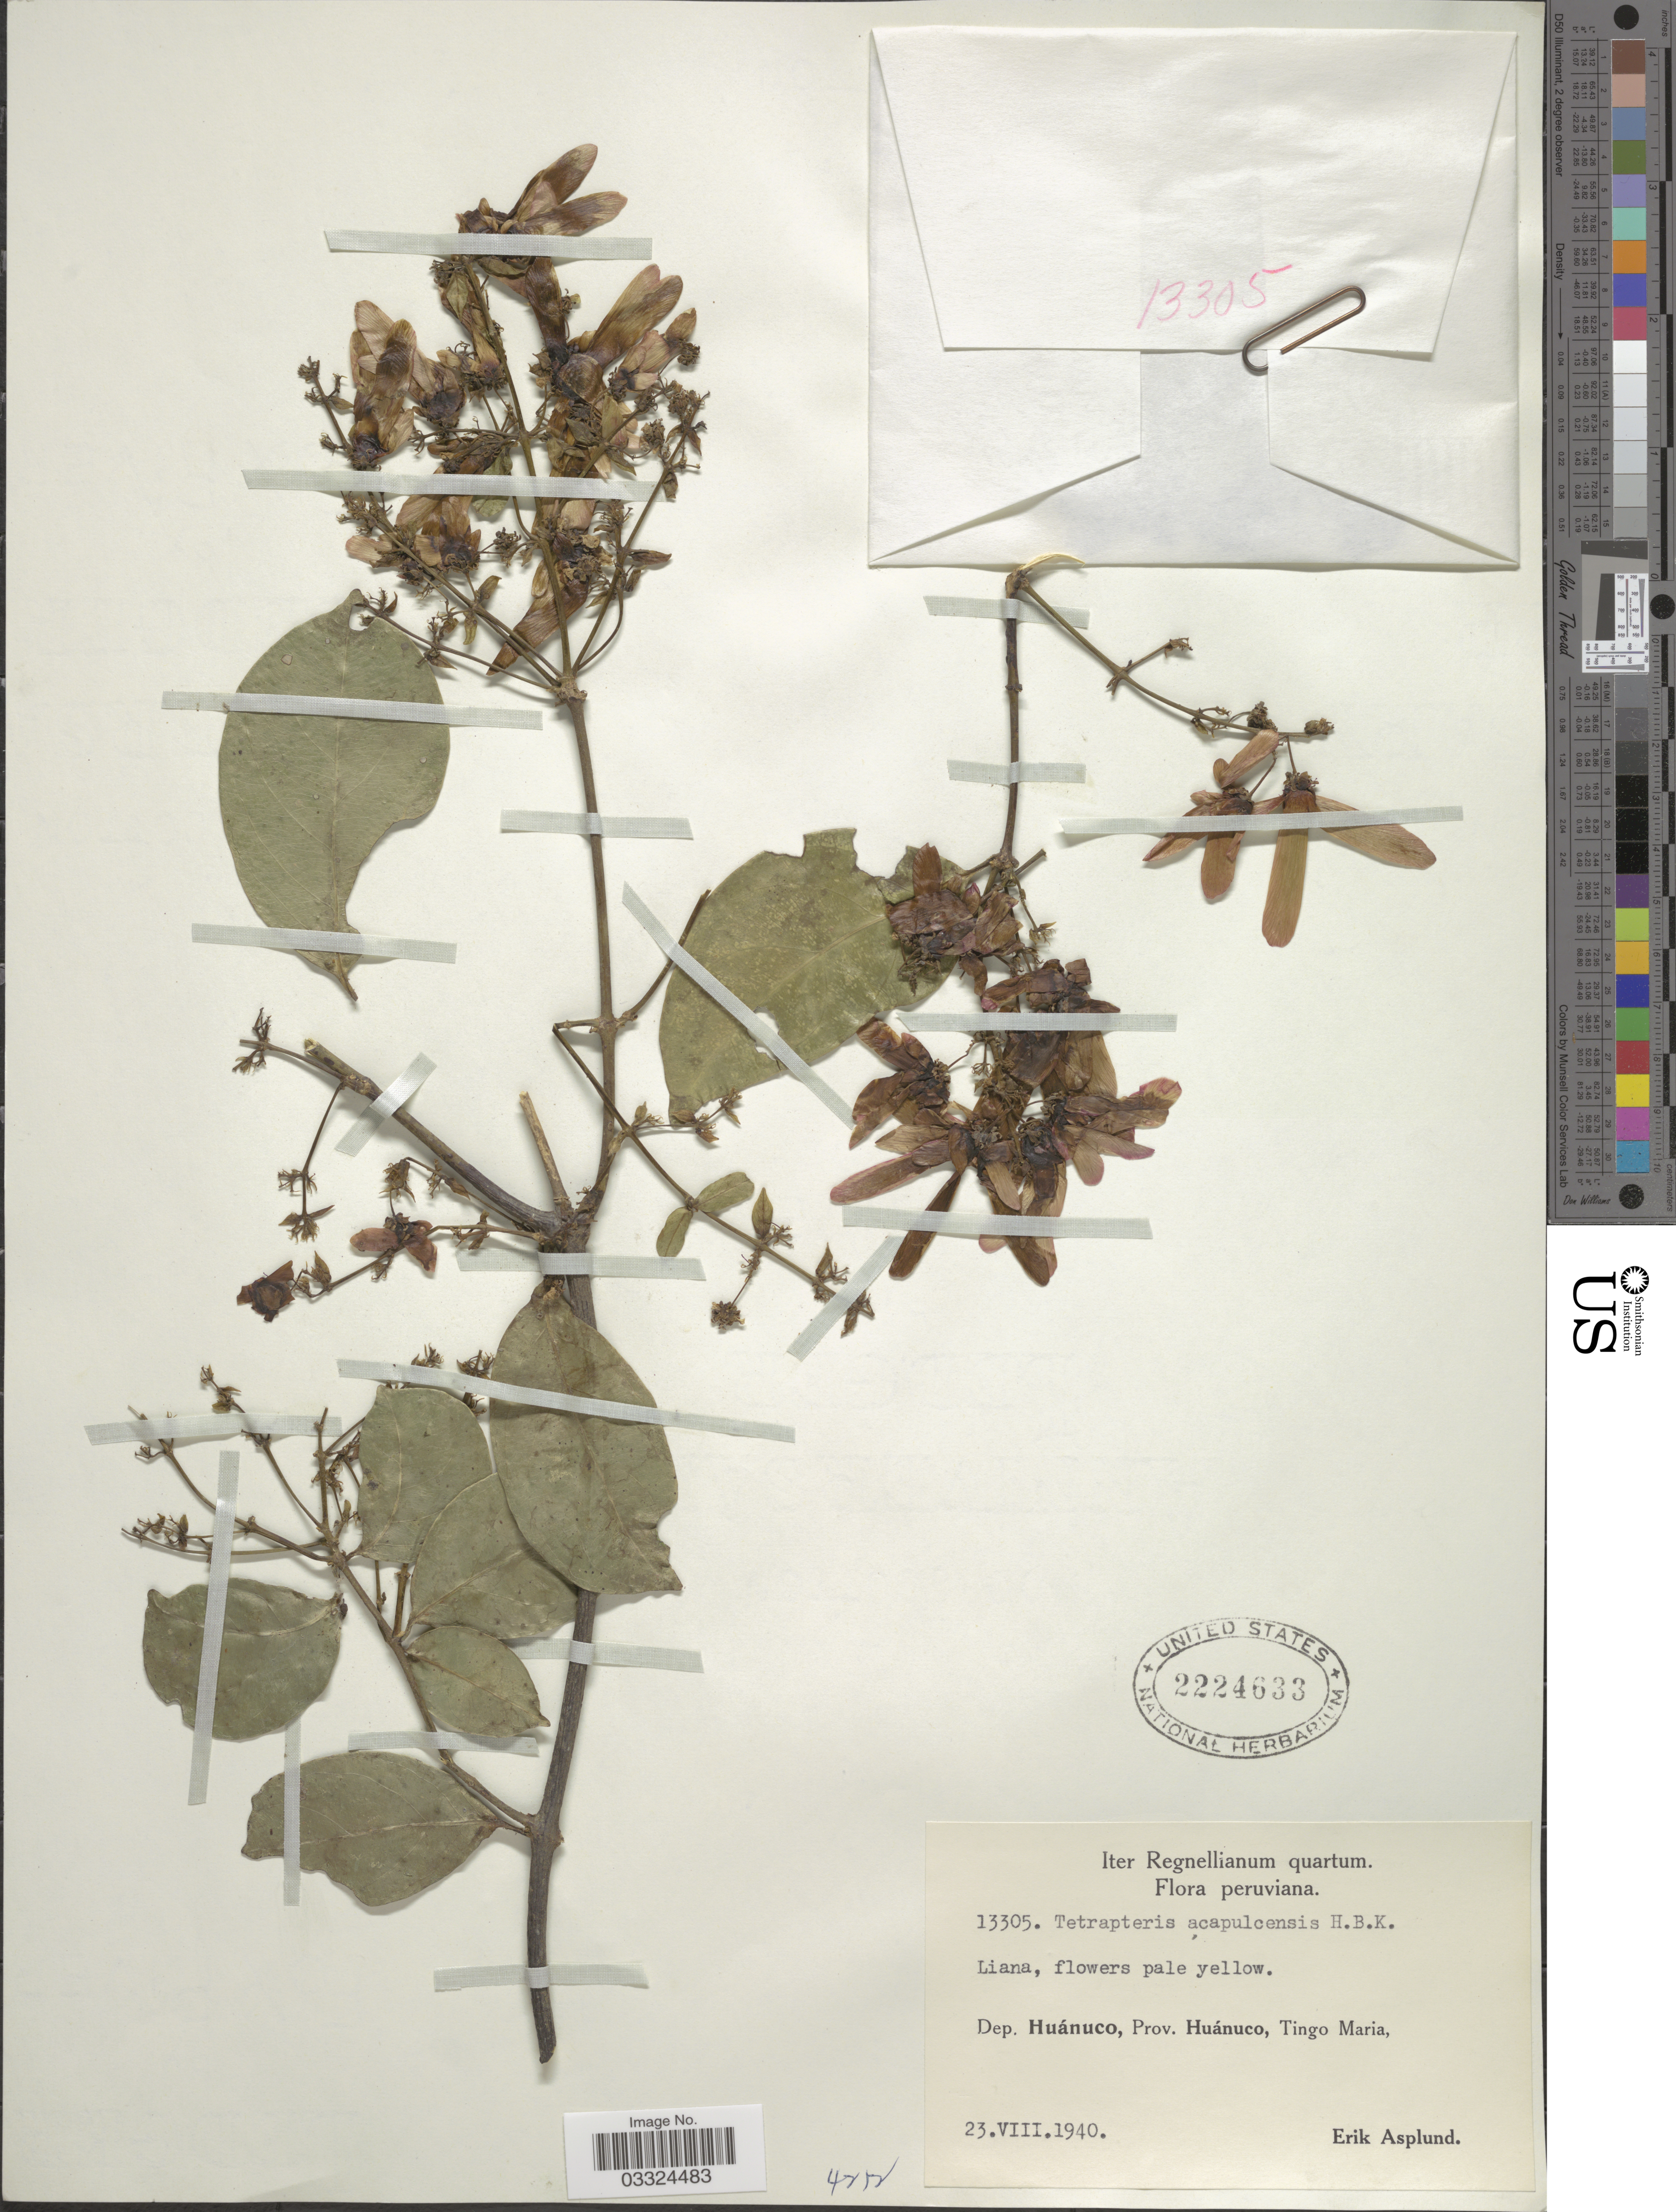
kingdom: Plantae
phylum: Tracheophyta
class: Magnoliopsida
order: Malpighiales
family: Malpighiaceae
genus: Tetrapterys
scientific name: Tetrapterys crispa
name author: A. Juss.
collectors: E. Asplund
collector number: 13305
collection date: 1940-08-23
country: Peru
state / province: Huánuco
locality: Dep. Huánuco, Prov. Huánuco, Tingo Maria.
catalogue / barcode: US 2224633